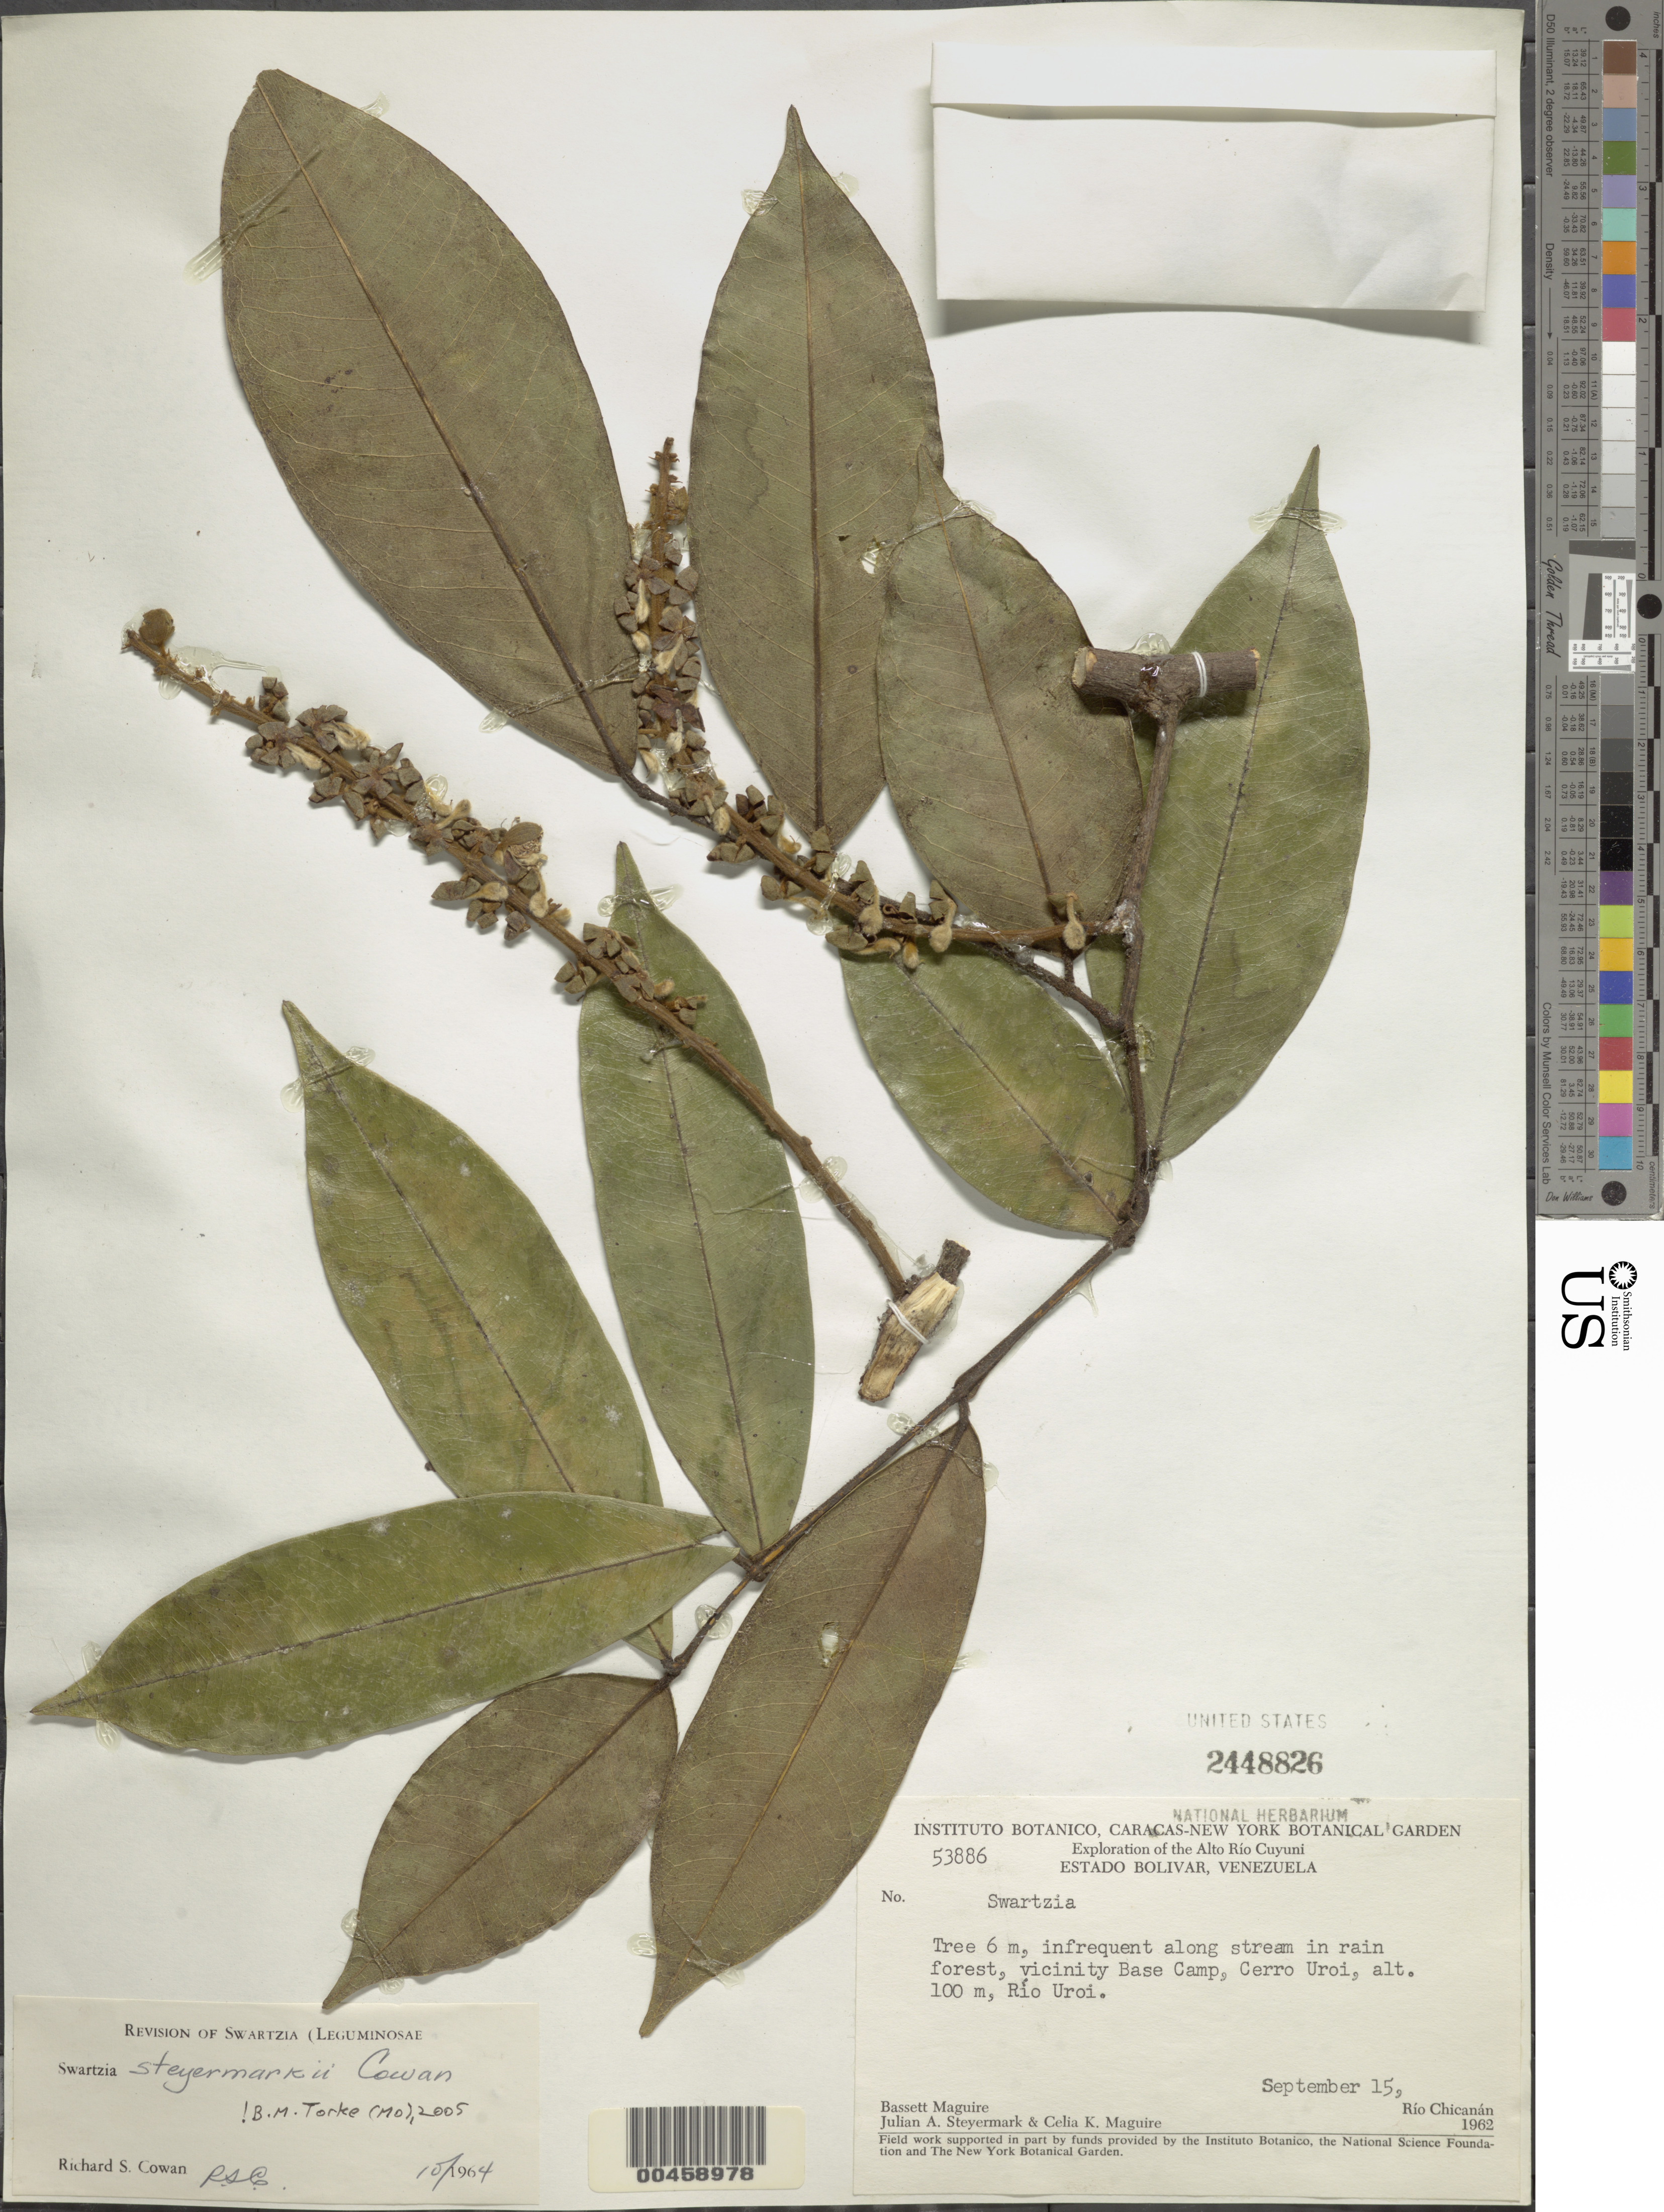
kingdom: Plantae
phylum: Tracheophyta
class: Magnoliopsida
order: Fabales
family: Fabaceae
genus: Swartzia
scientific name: Swartzia steyermarkii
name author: R.S. Cowan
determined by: Cowan, R. S.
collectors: B. Maguire, J. Steyermark & C. K. Maguire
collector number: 53886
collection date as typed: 15 Sep 1965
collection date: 1965-09-15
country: Venezuela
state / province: Bolivar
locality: Vicinity base camp, cerro uroi, rio uroi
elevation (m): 100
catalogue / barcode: US 2448826